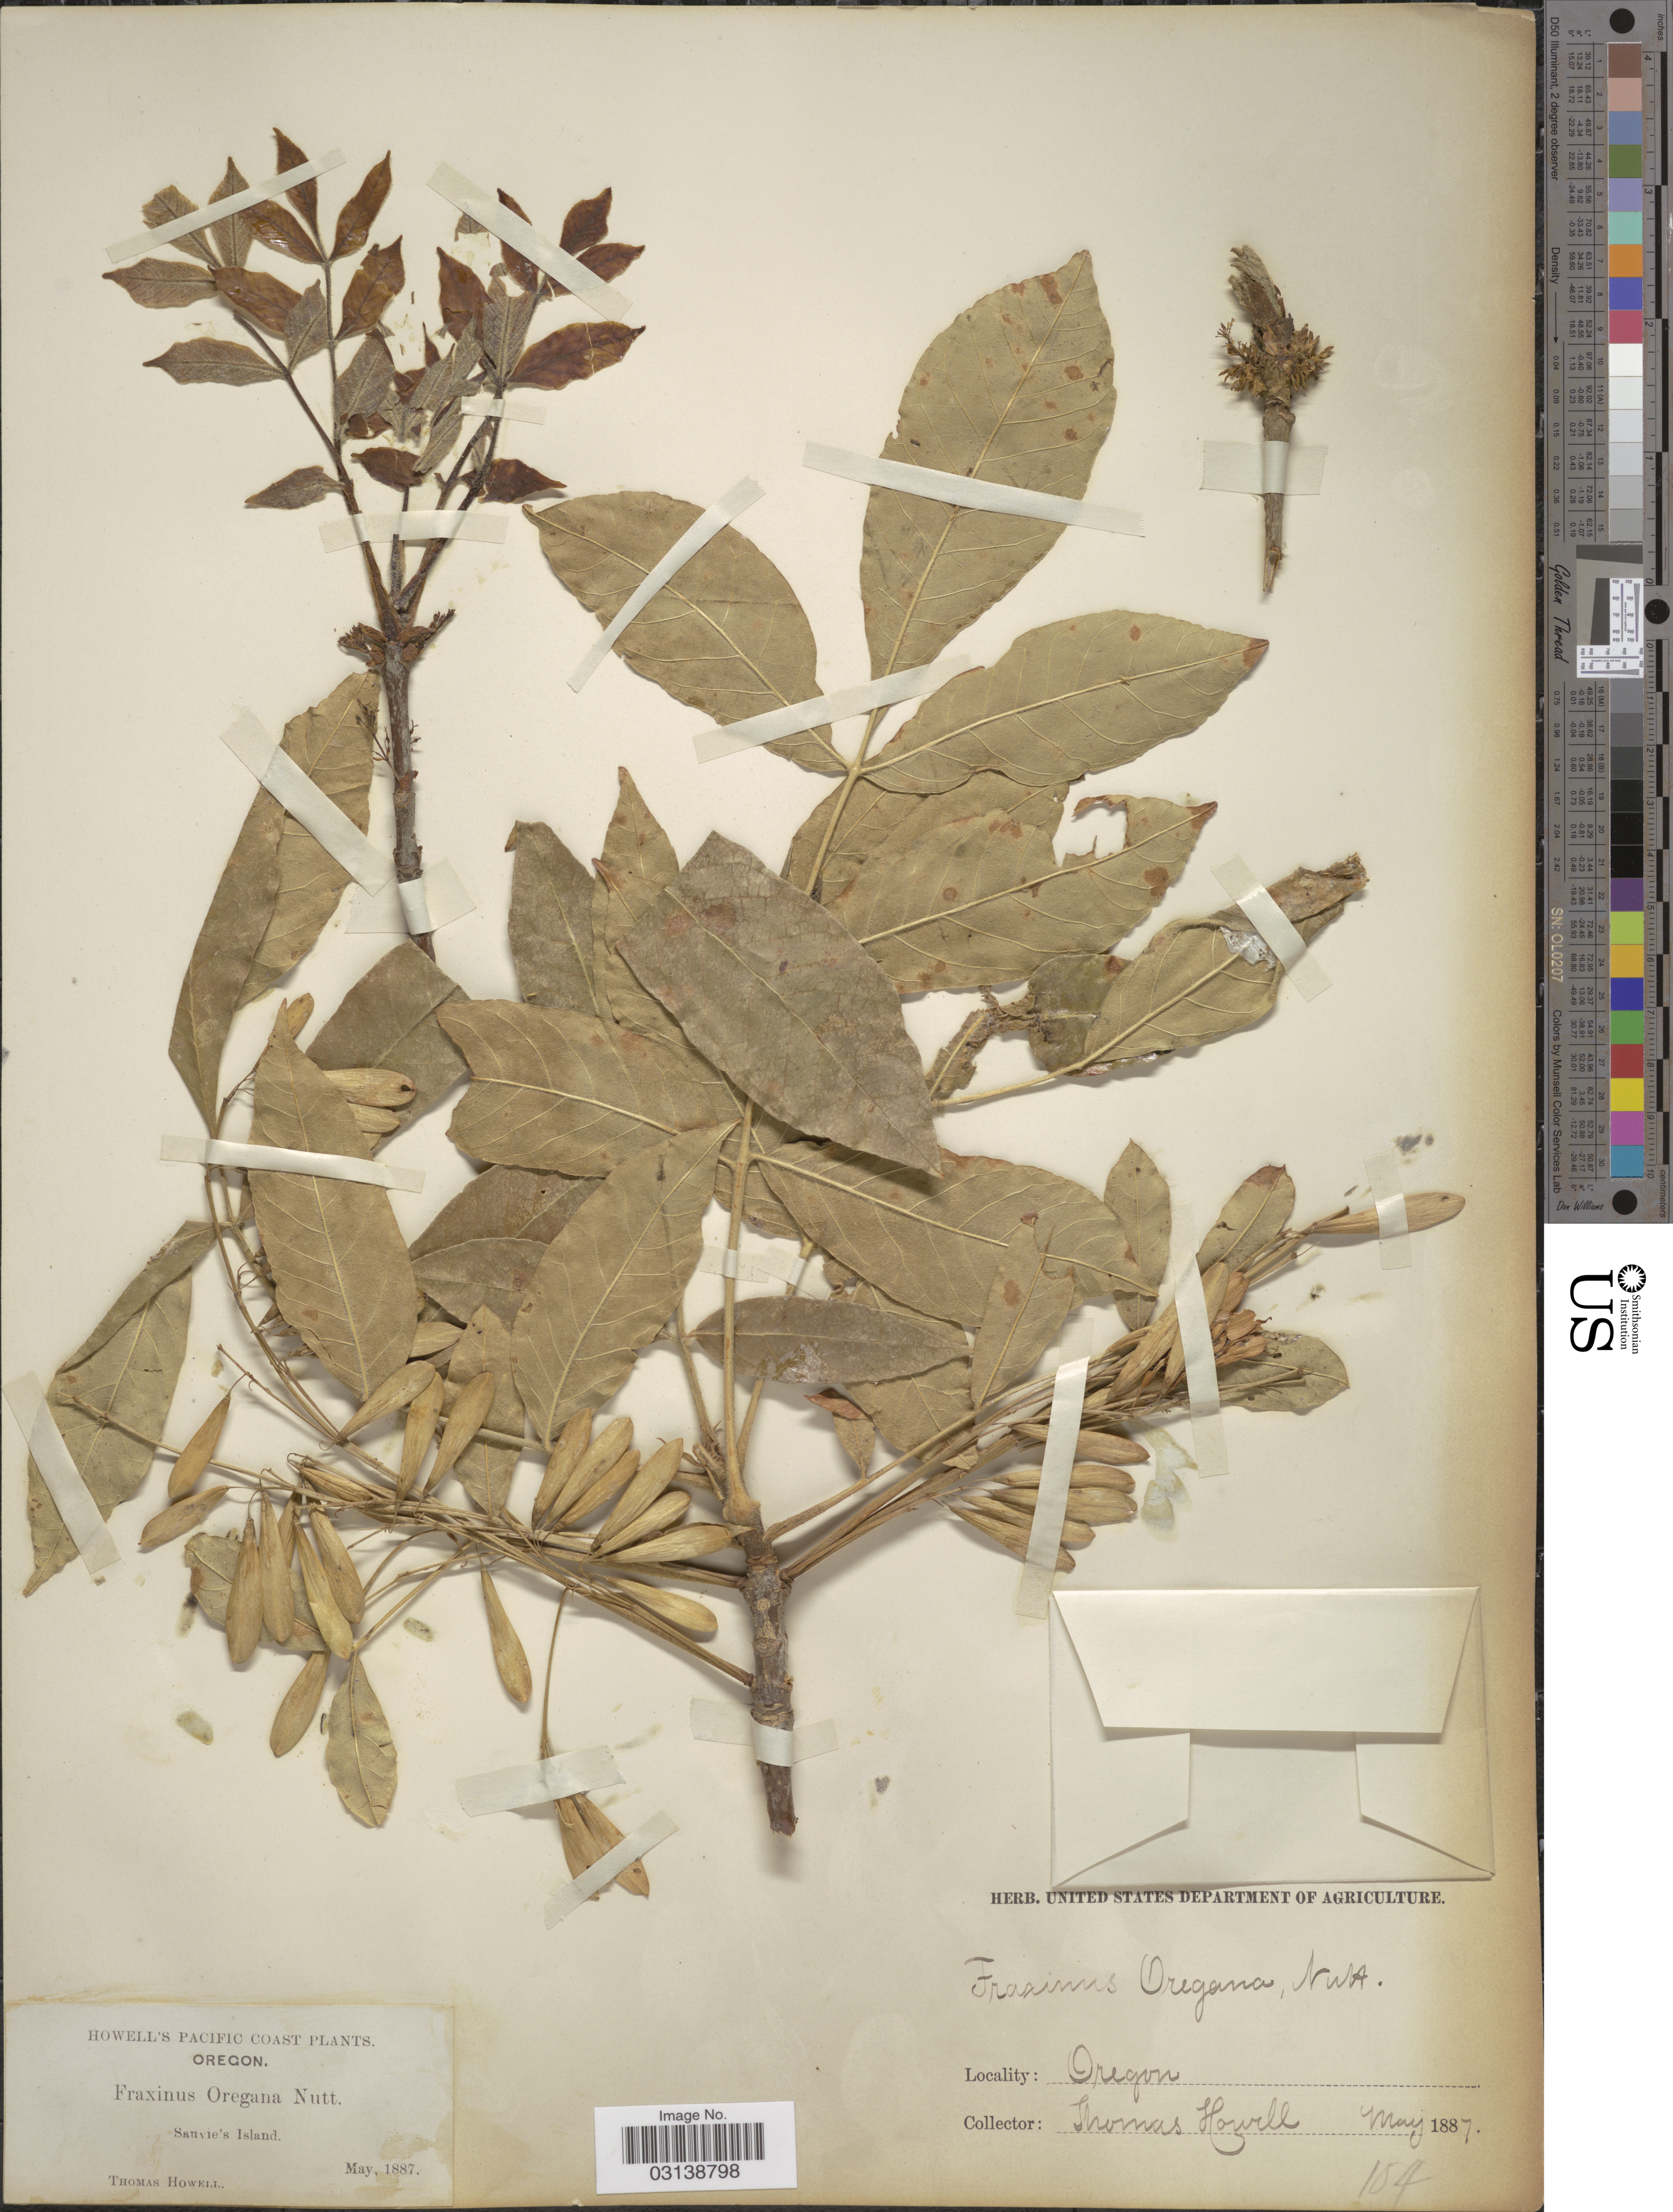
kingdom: Plantae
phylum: Tracheophyta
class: Magnoliopsida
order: Lamiales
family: Oleaceae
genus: Fraxinus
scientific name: Fraxinus latifolia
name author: Benth.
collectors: T. Howell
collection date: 1887-05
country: United States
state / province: Oregon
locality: Pacific Coast. Sauvie's Island.